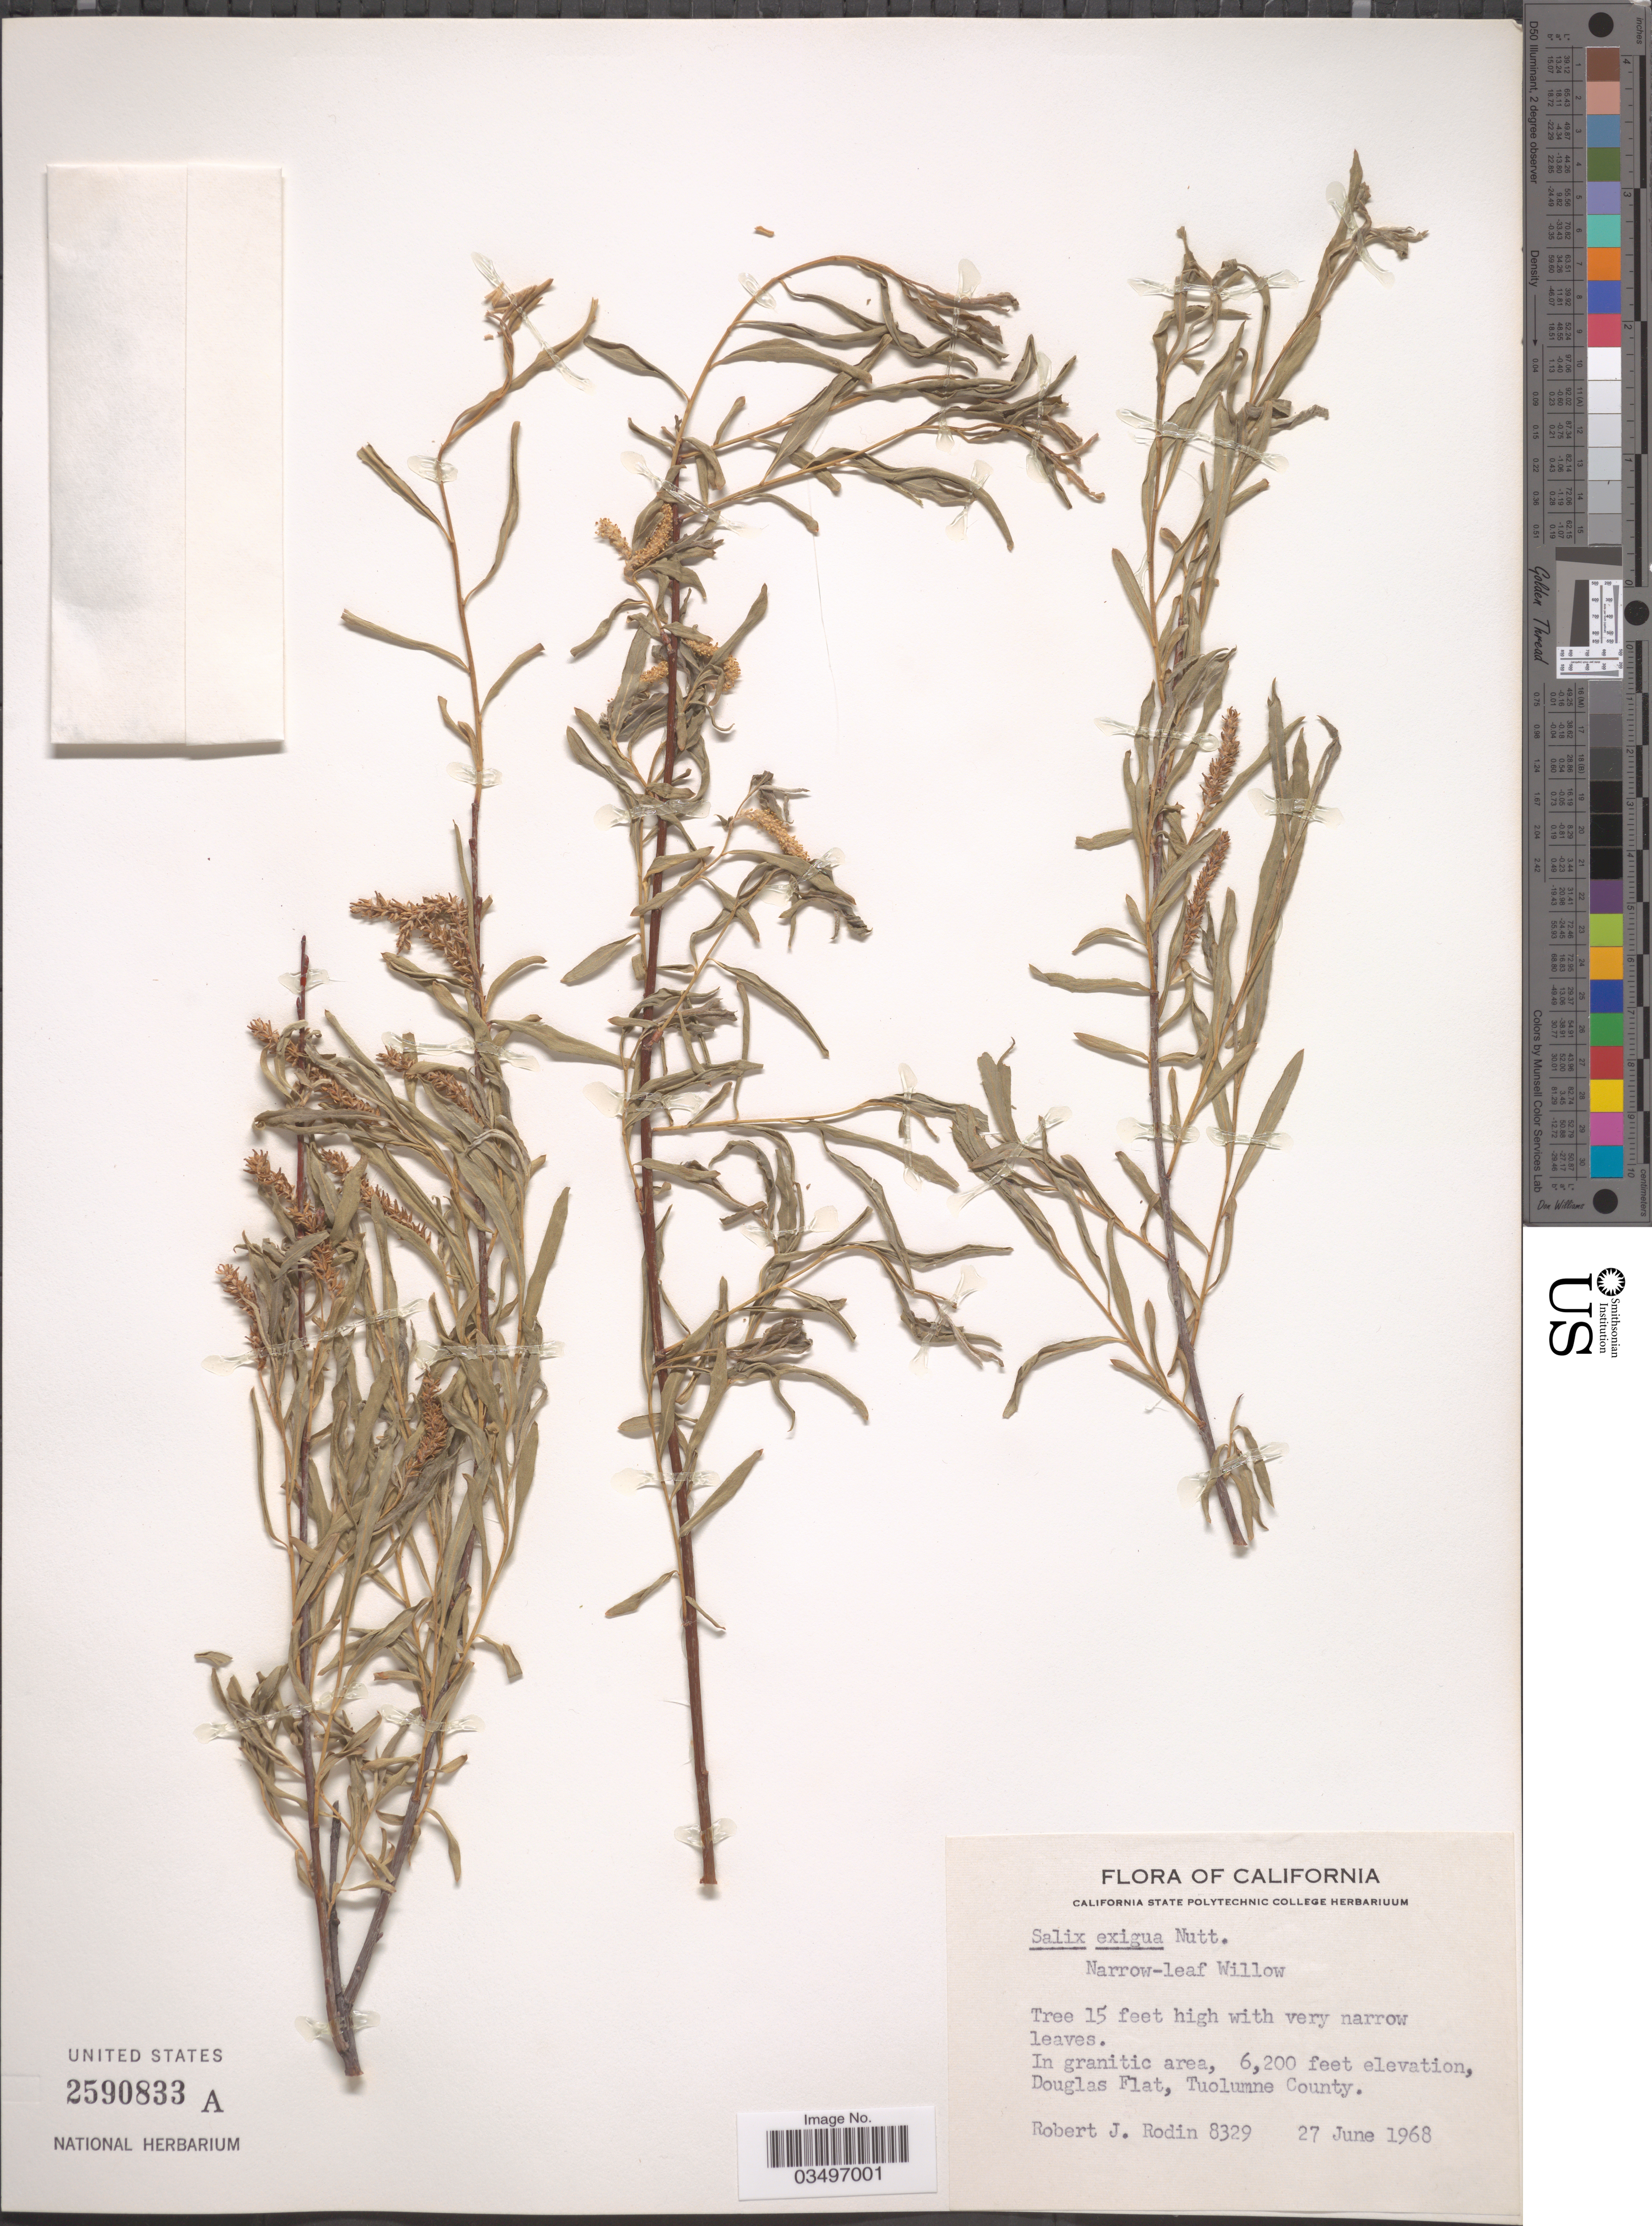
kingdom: Plantae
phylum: Tracheophyta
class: Magnoliopsida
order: Malpighiales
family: Salicaceae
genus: Salix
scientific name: Salix exigua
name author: Nutt.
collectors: R. J. Rodin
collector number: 8329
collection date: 1968-06-27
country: United States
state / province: California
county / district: Tuolumne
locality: Douglas Flat, Tuolumne County.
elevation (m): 1890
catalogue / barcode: US 2590833A